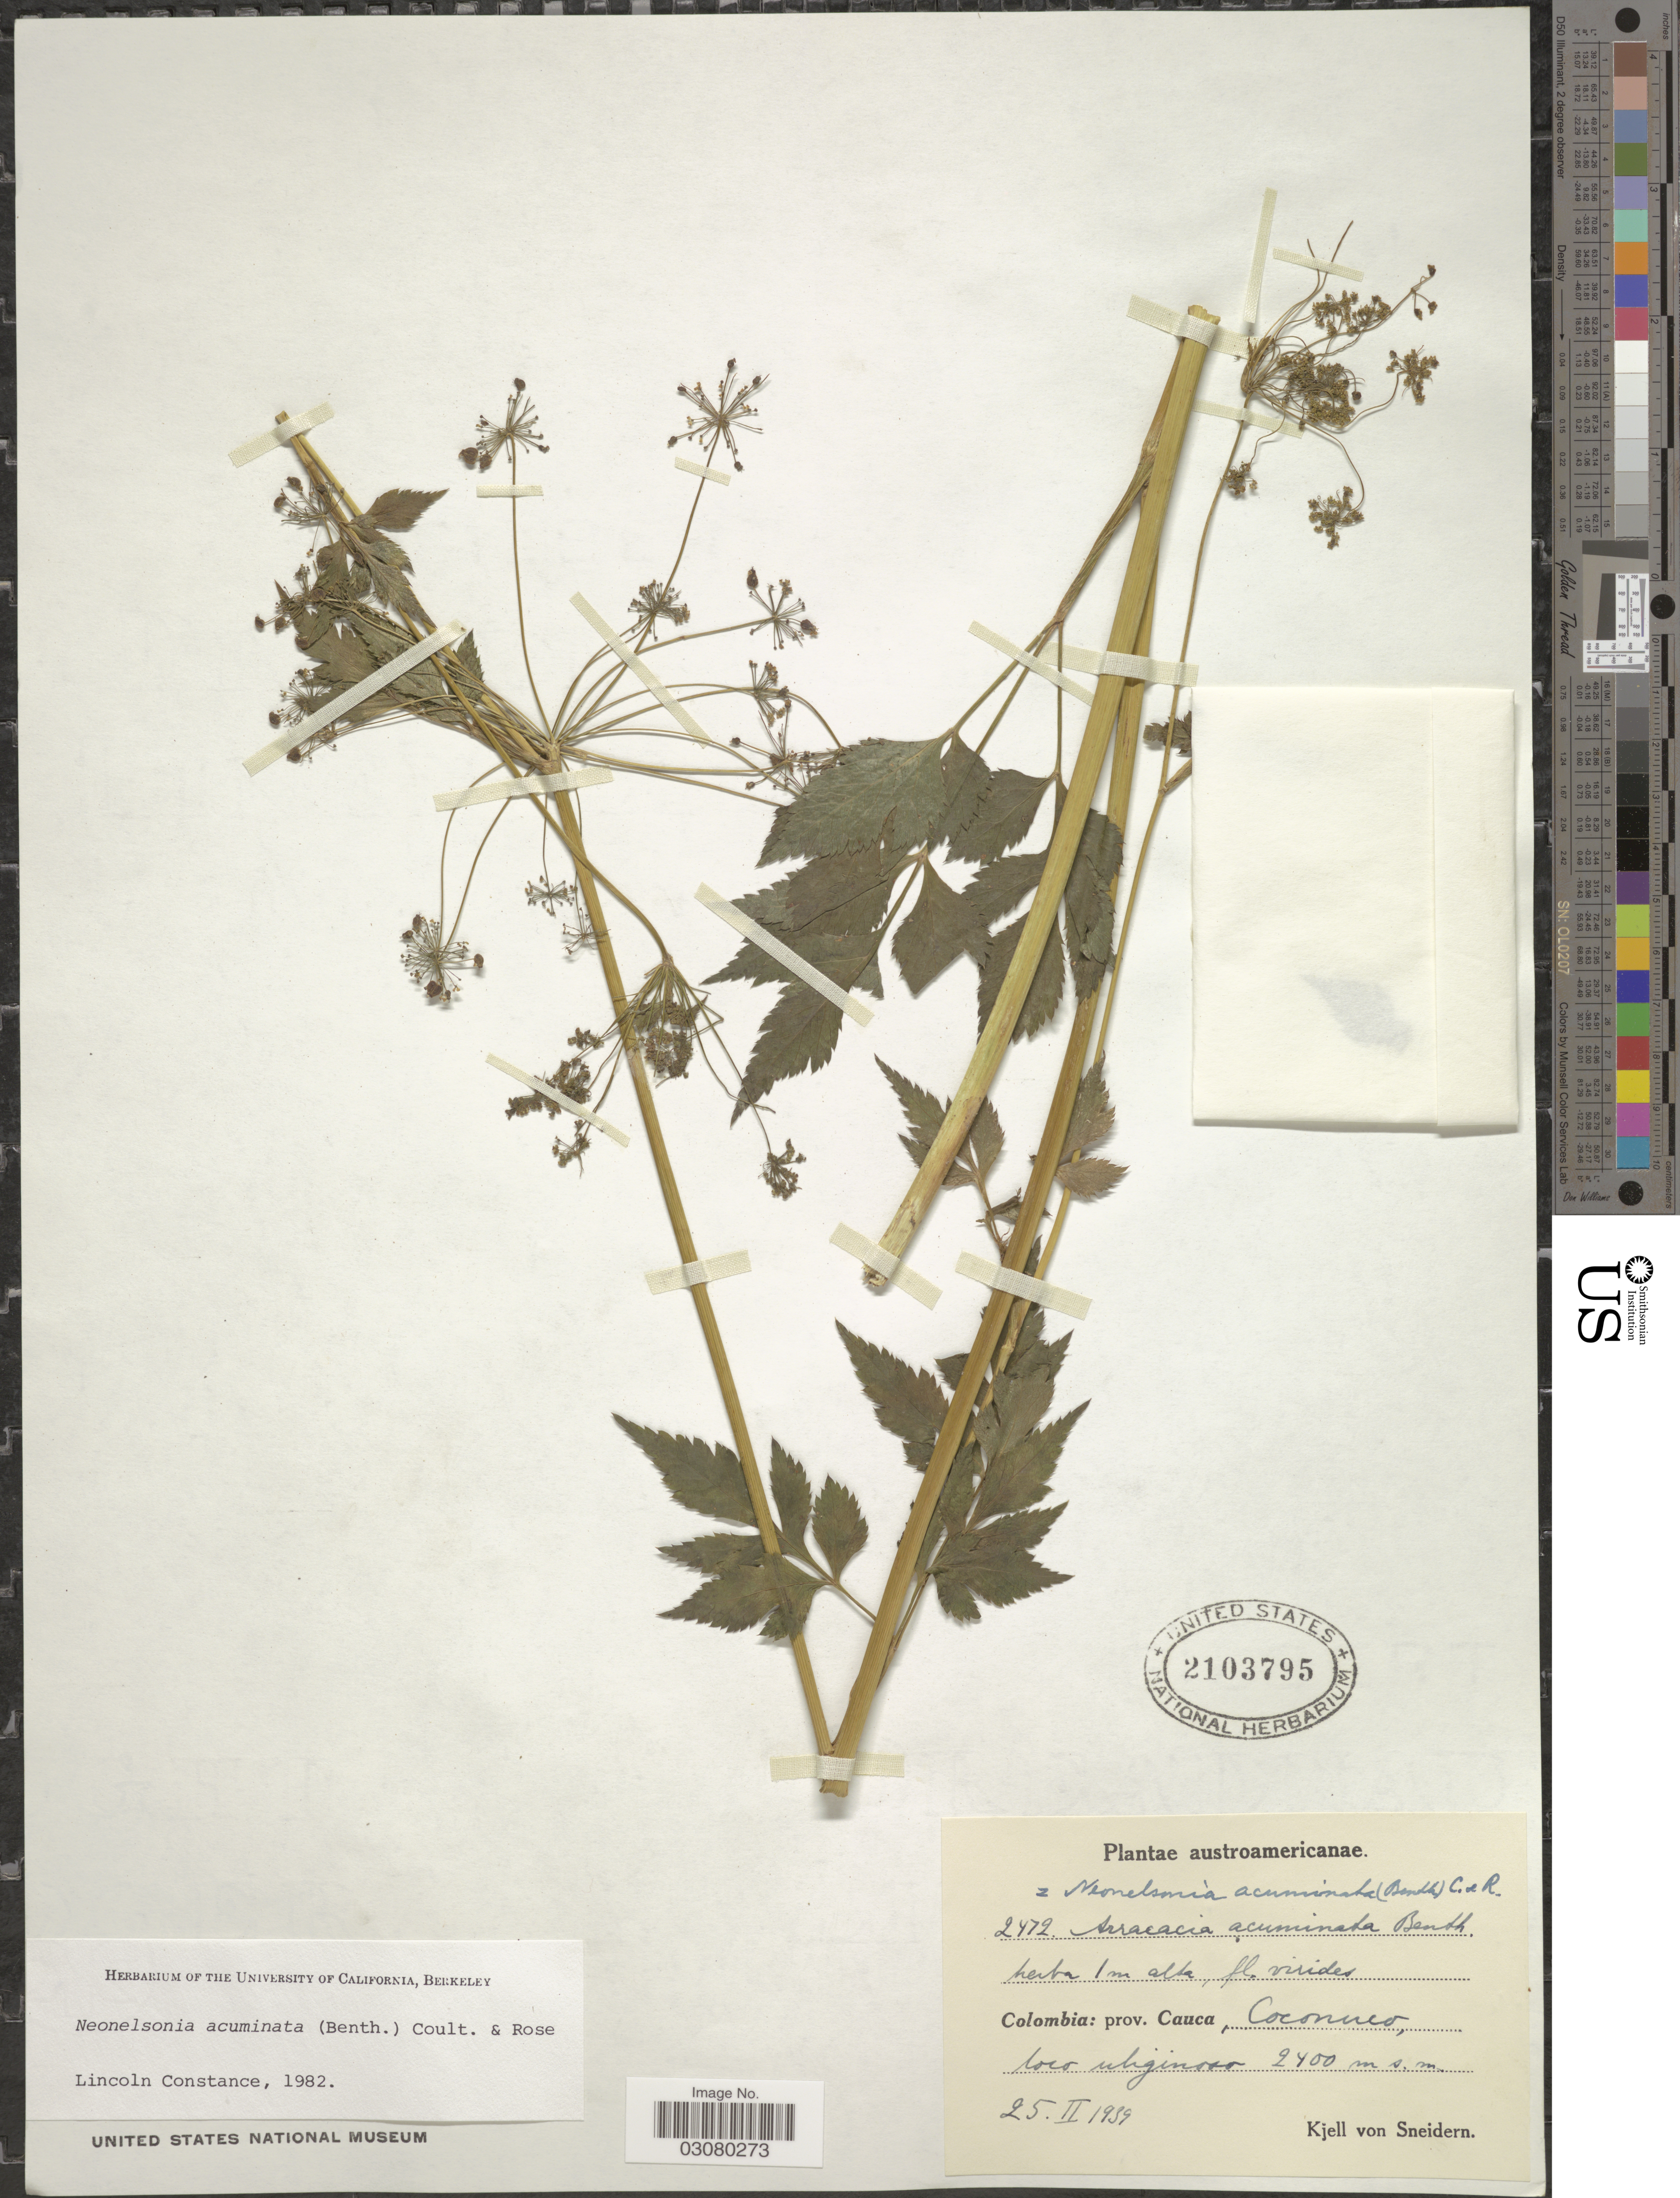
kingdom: Plantae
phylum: Tracheophyta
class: Magnoliopsida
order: Apiales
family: Apiaceae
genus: Neonelsonia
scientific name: Neonelsonia acuminata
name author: (Benth.) J.M. Coult. & Rose ex Drude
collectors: K. von Sneidern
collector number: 2472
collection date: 1939-02-25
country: Colombia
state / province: Cauca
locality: Coconuco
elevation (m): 2400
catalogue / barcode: US 2103795